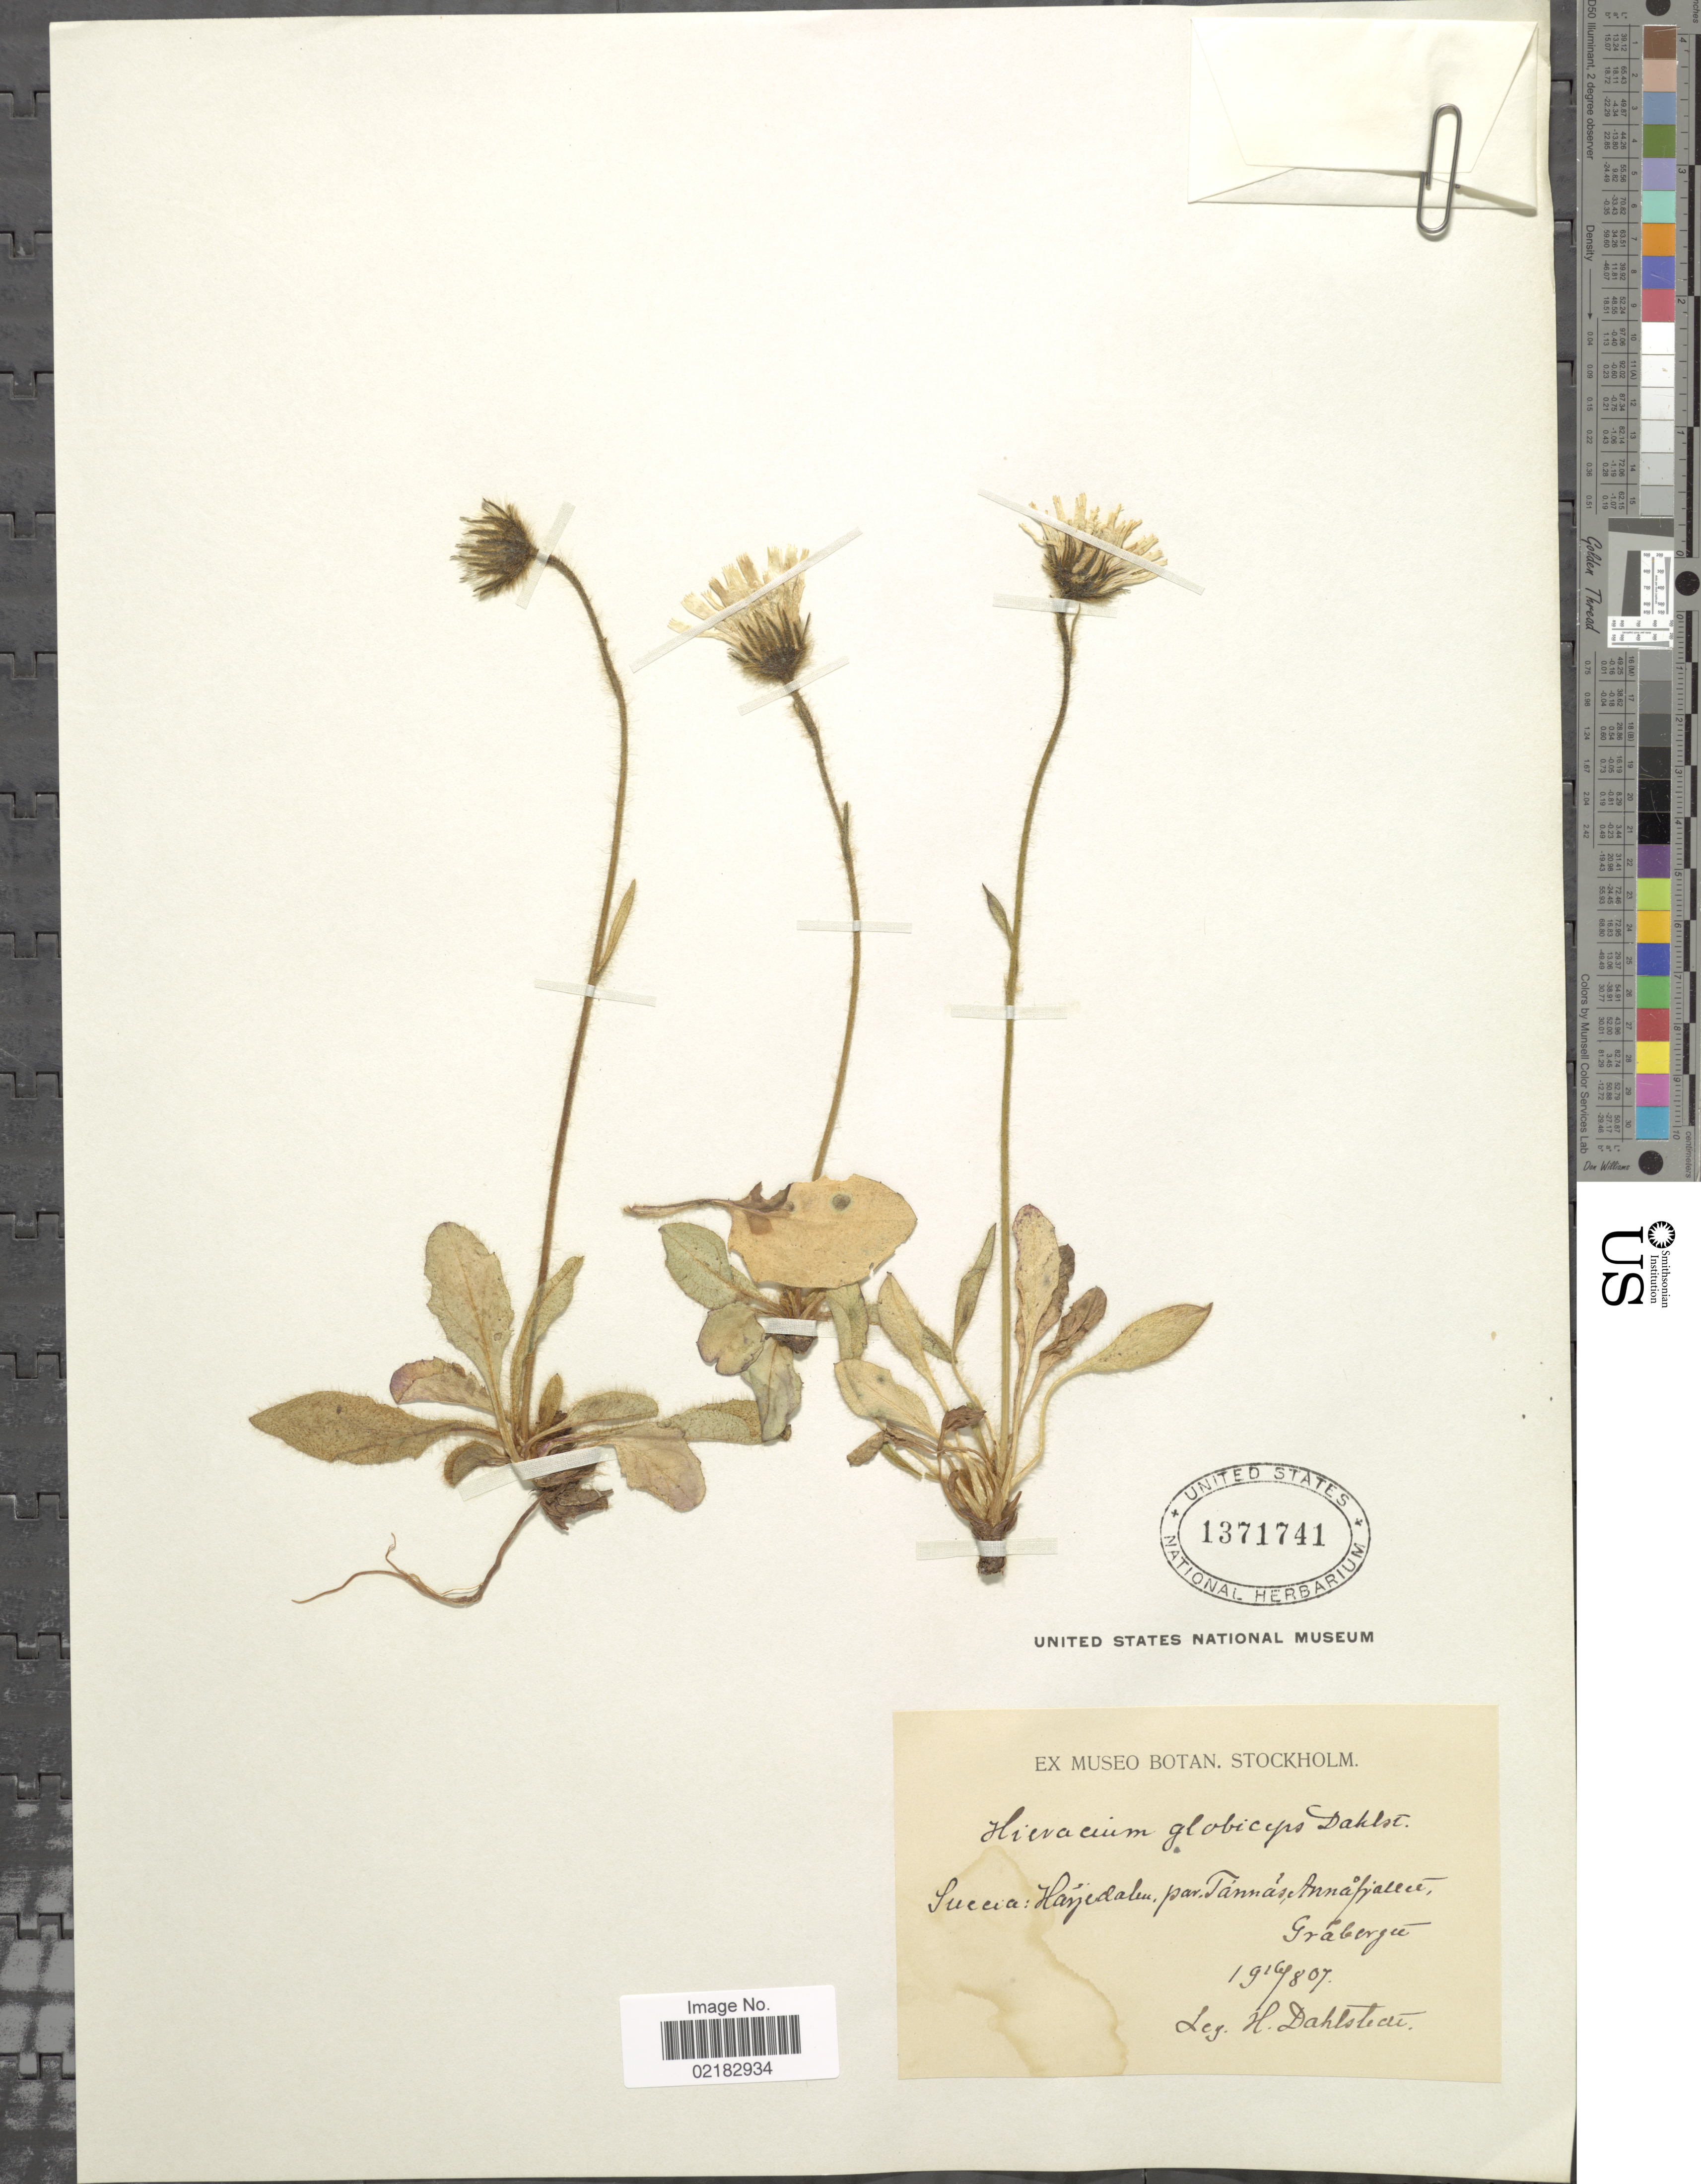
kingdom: Plantae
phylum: Tracheophyta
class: Magnoliopsida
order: Asterales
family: Asteraceae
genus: Hieracium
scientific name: Hieracium globiceps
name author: Dahlst.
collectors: H. G. Dahlstedt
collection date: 1907-08-16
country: Sweden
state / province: Jämtland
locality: Suecia: Harjedalen, par. Tannas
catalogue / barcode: US 1371741